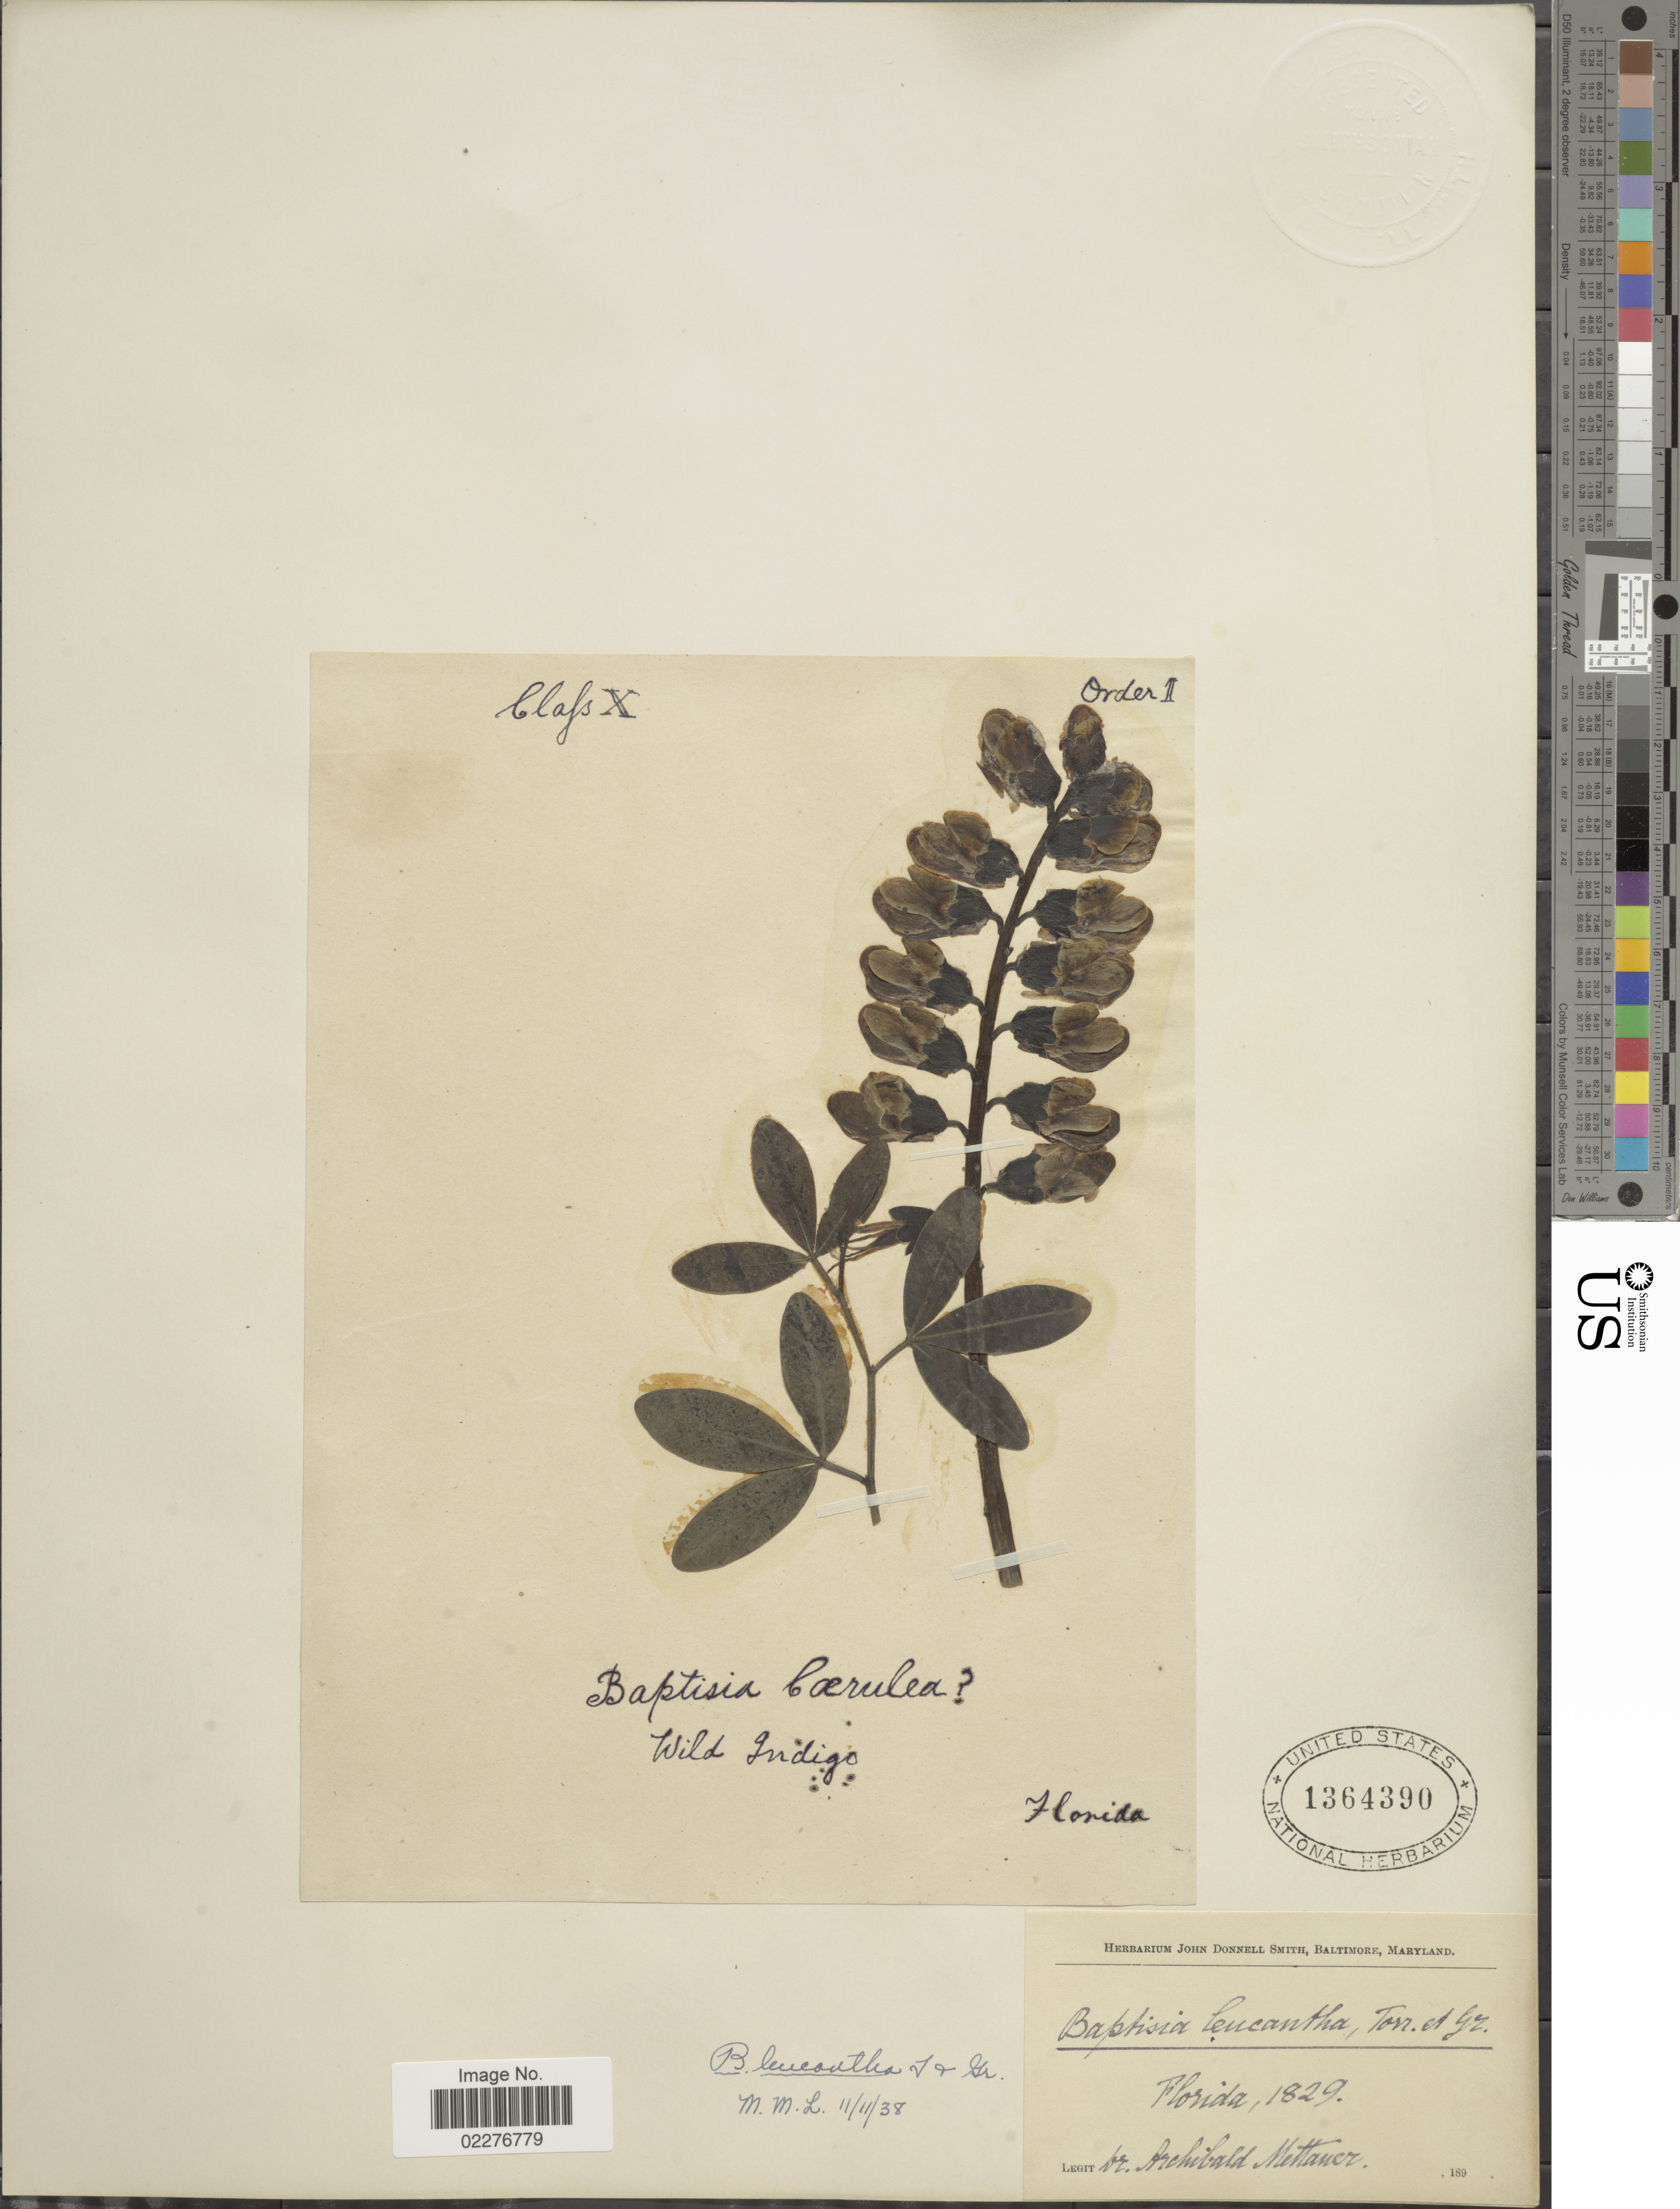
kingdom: Plantae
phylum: Tracheophyta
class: Magnoliopsida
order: Fabales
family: Fabaceae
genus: Baptisia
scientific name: Baptisia leucantha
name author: Torr. & A. Gray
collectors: A. Mettauer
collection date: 1829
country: United States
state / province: Florida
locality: Wild Indigo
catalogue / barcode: US 1364390